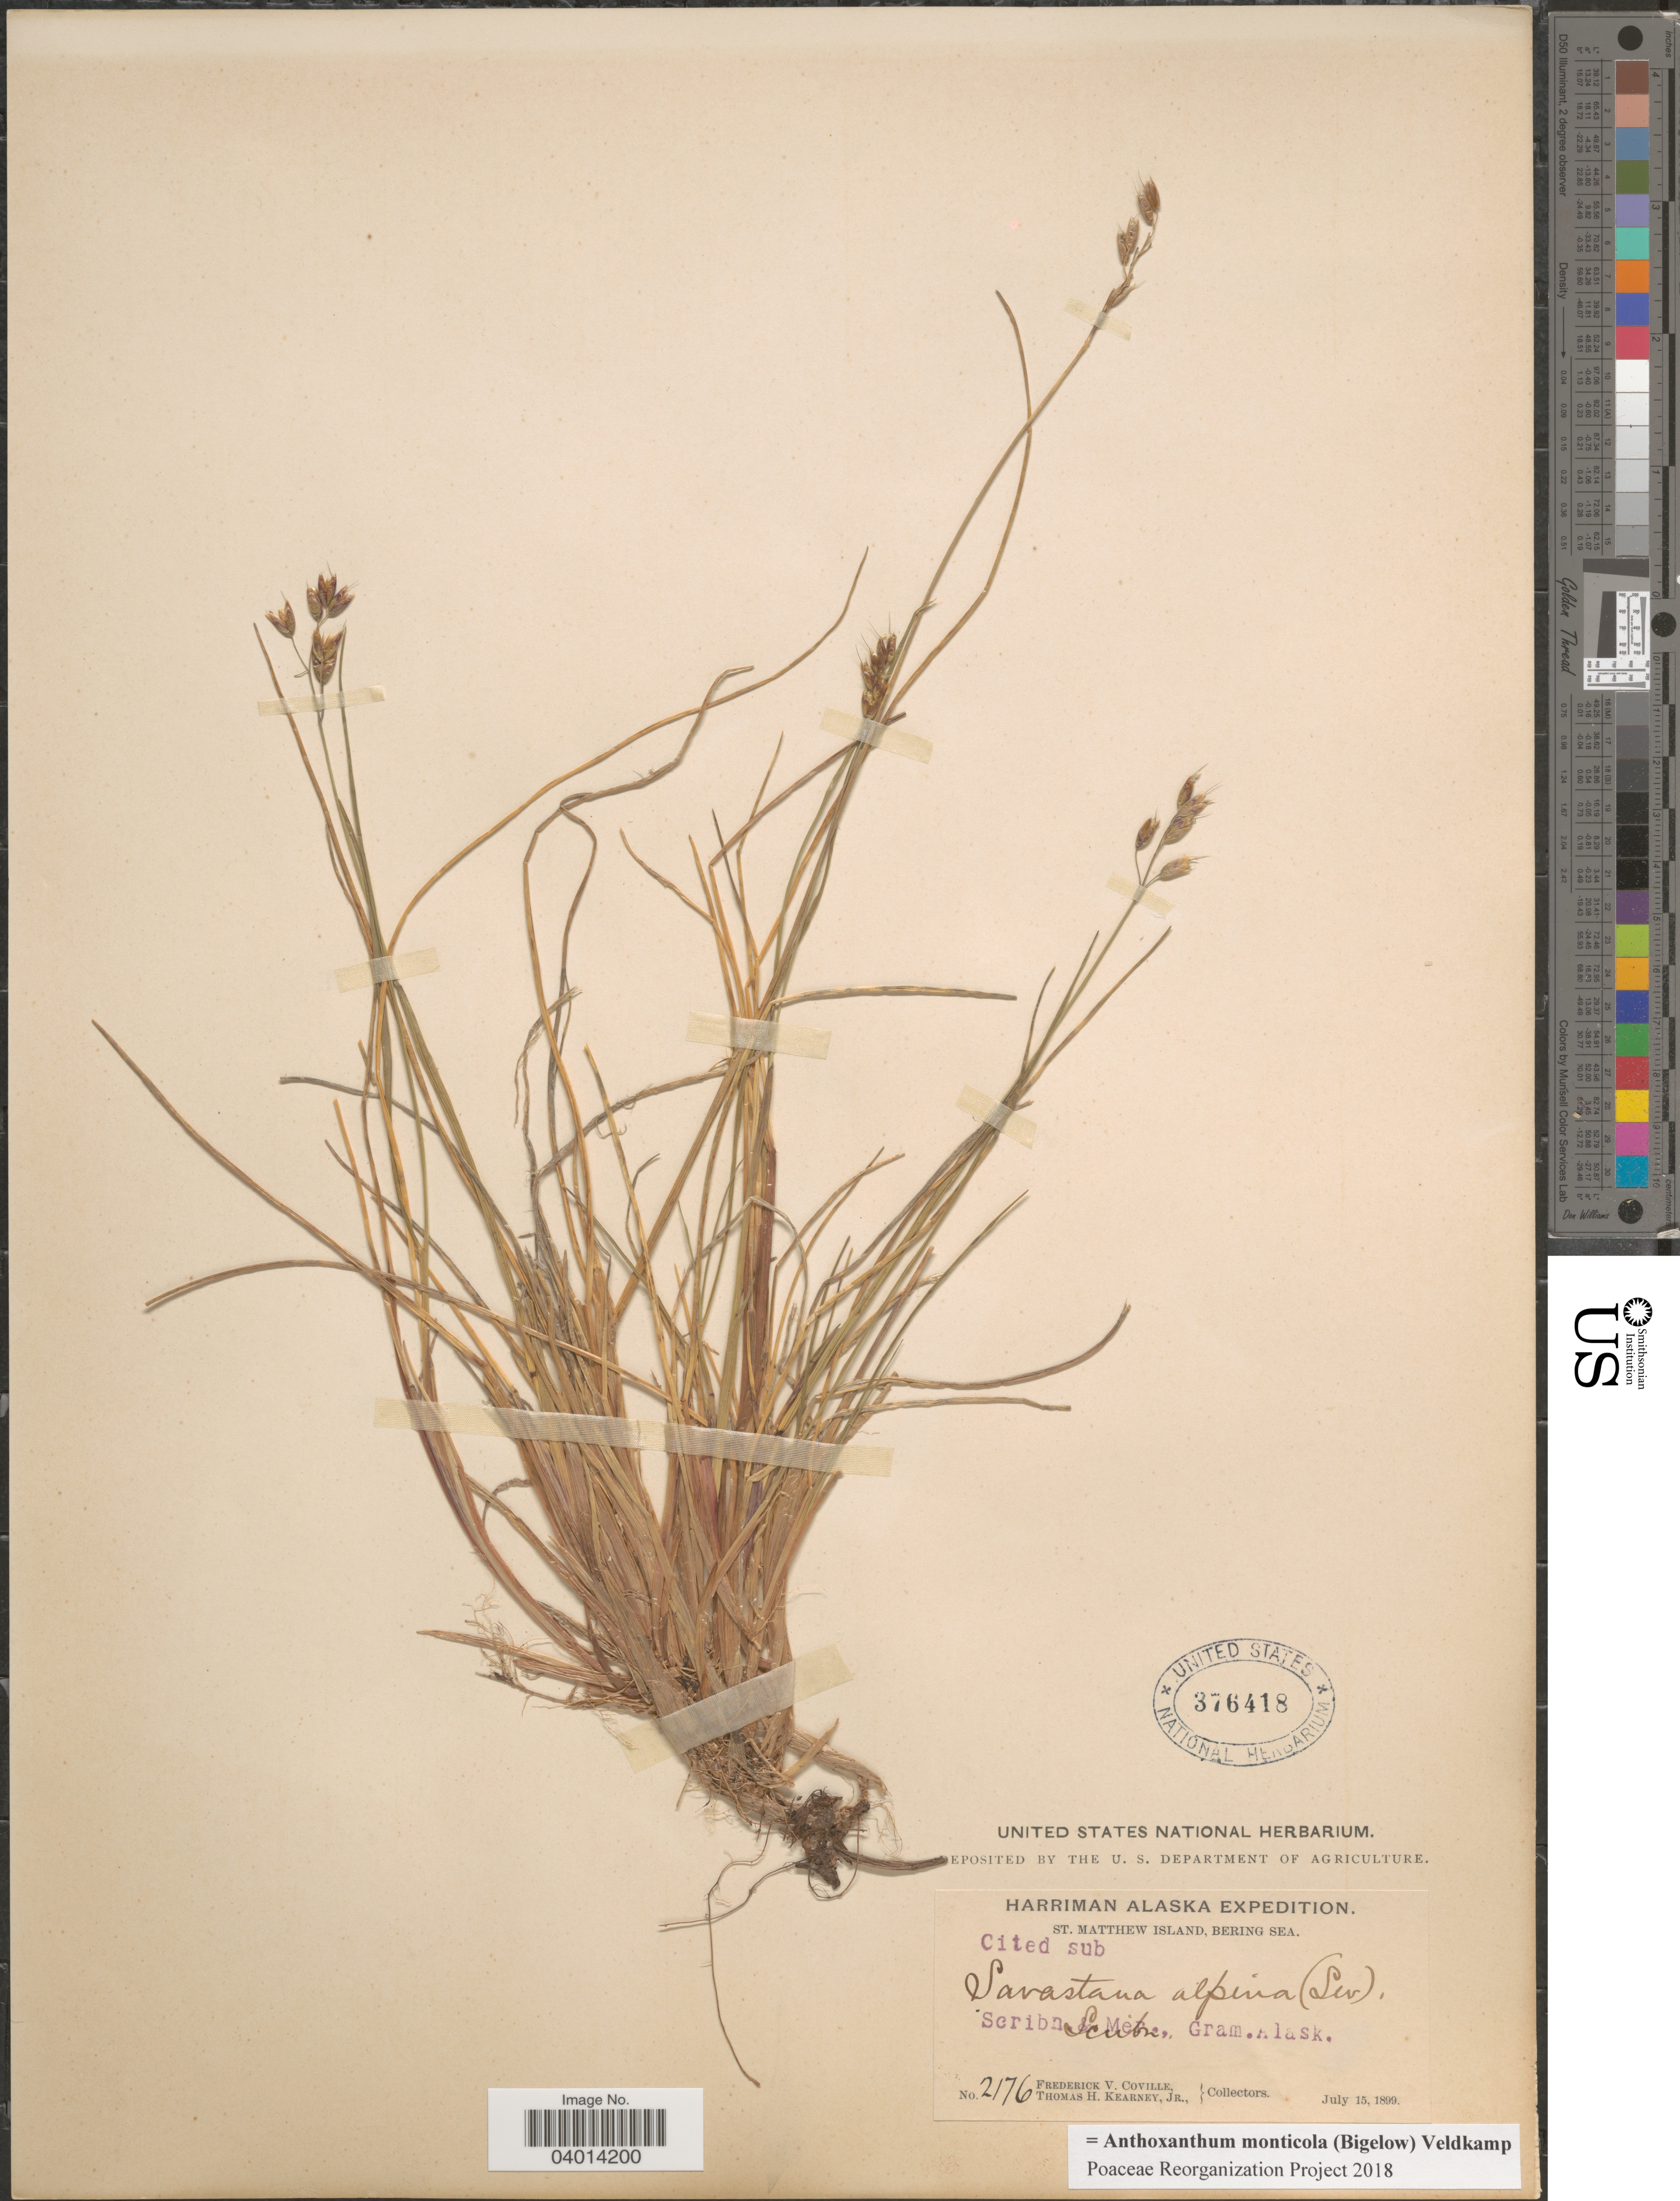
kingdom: Plantae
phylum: Tracheophyta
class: Liliopsida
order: Poales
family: Poaceae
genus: Anthoxanthum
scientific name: Anthoxanthum monticola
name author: (Bigelow) Veldkamp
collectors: F. V. Coville & T. H. Kearney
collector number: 2176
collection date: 1899-07-15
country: United States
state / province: Alaska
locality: St. Matthew Island, Bering Sea.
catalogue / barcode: US 376418